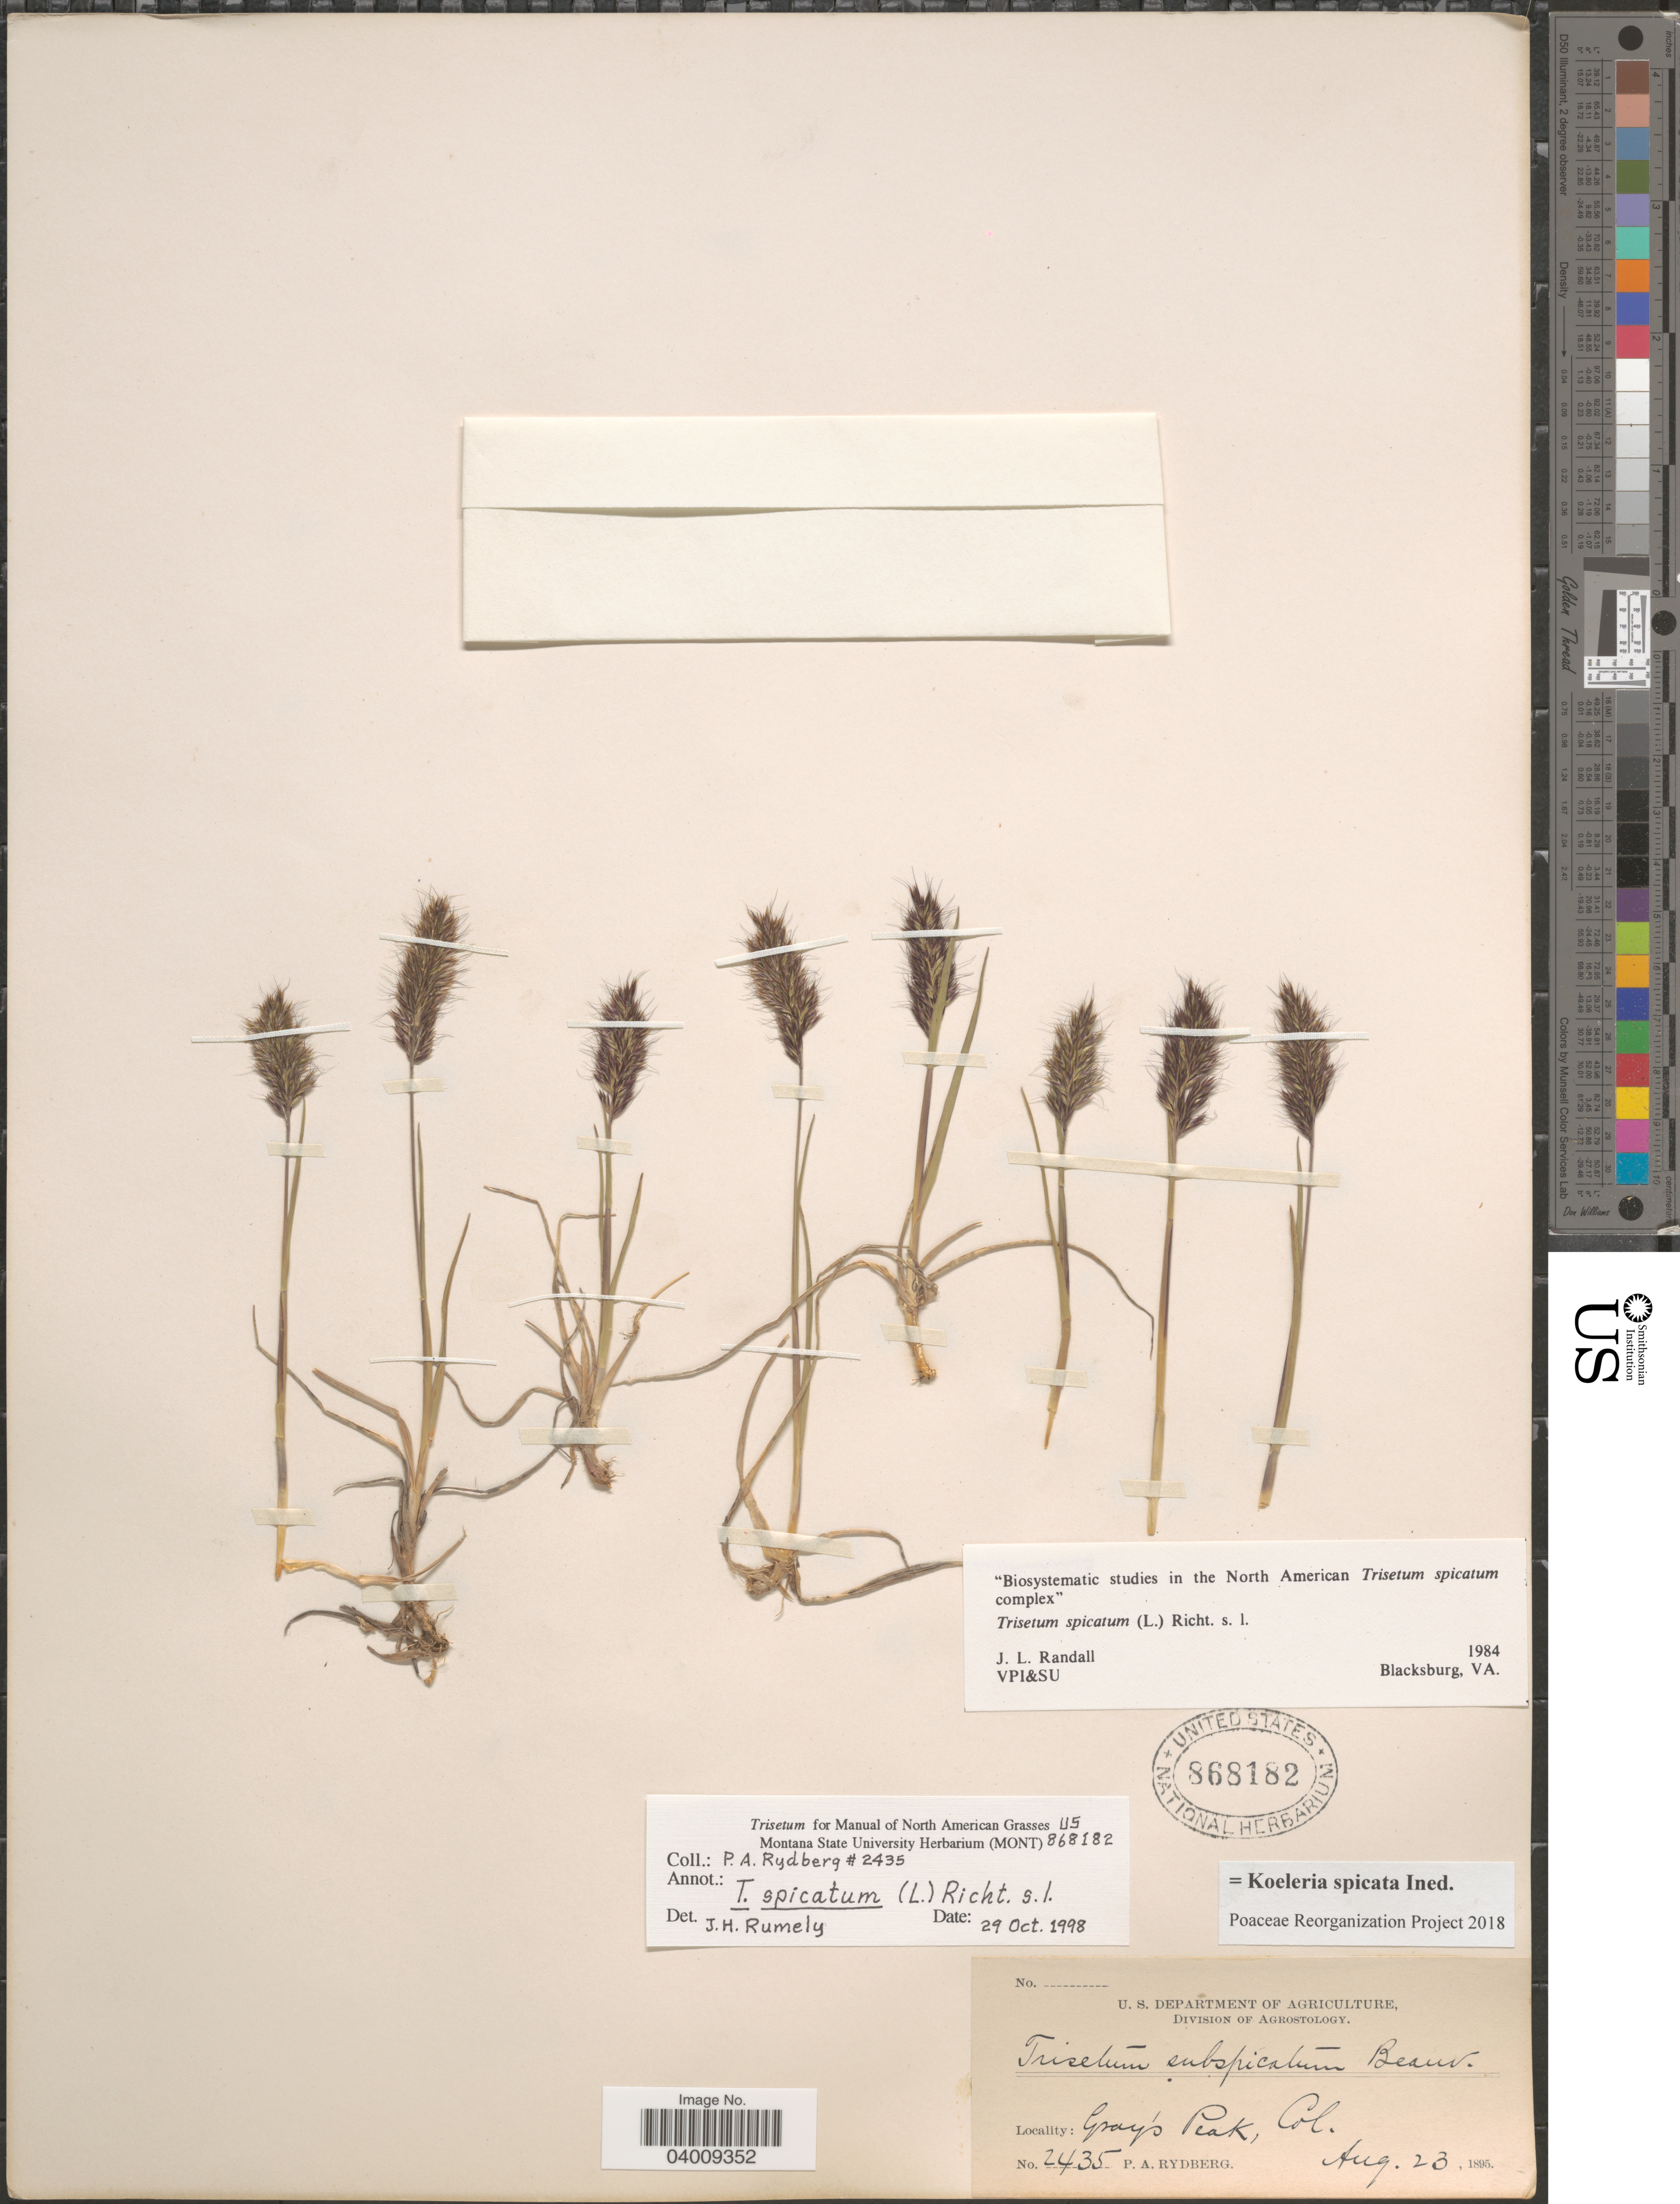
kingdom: Plantae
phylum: Tracheophyta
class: Liliopsida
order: Poales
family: Poaceae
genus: Koeleria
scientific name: Koeleria spicata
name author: (L.) Barberá et al.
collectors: P. A. Rydberg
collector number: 2435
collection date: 1895-08-23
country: United States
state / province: Colorado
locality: Gray's Peak.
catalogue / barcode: US 868182